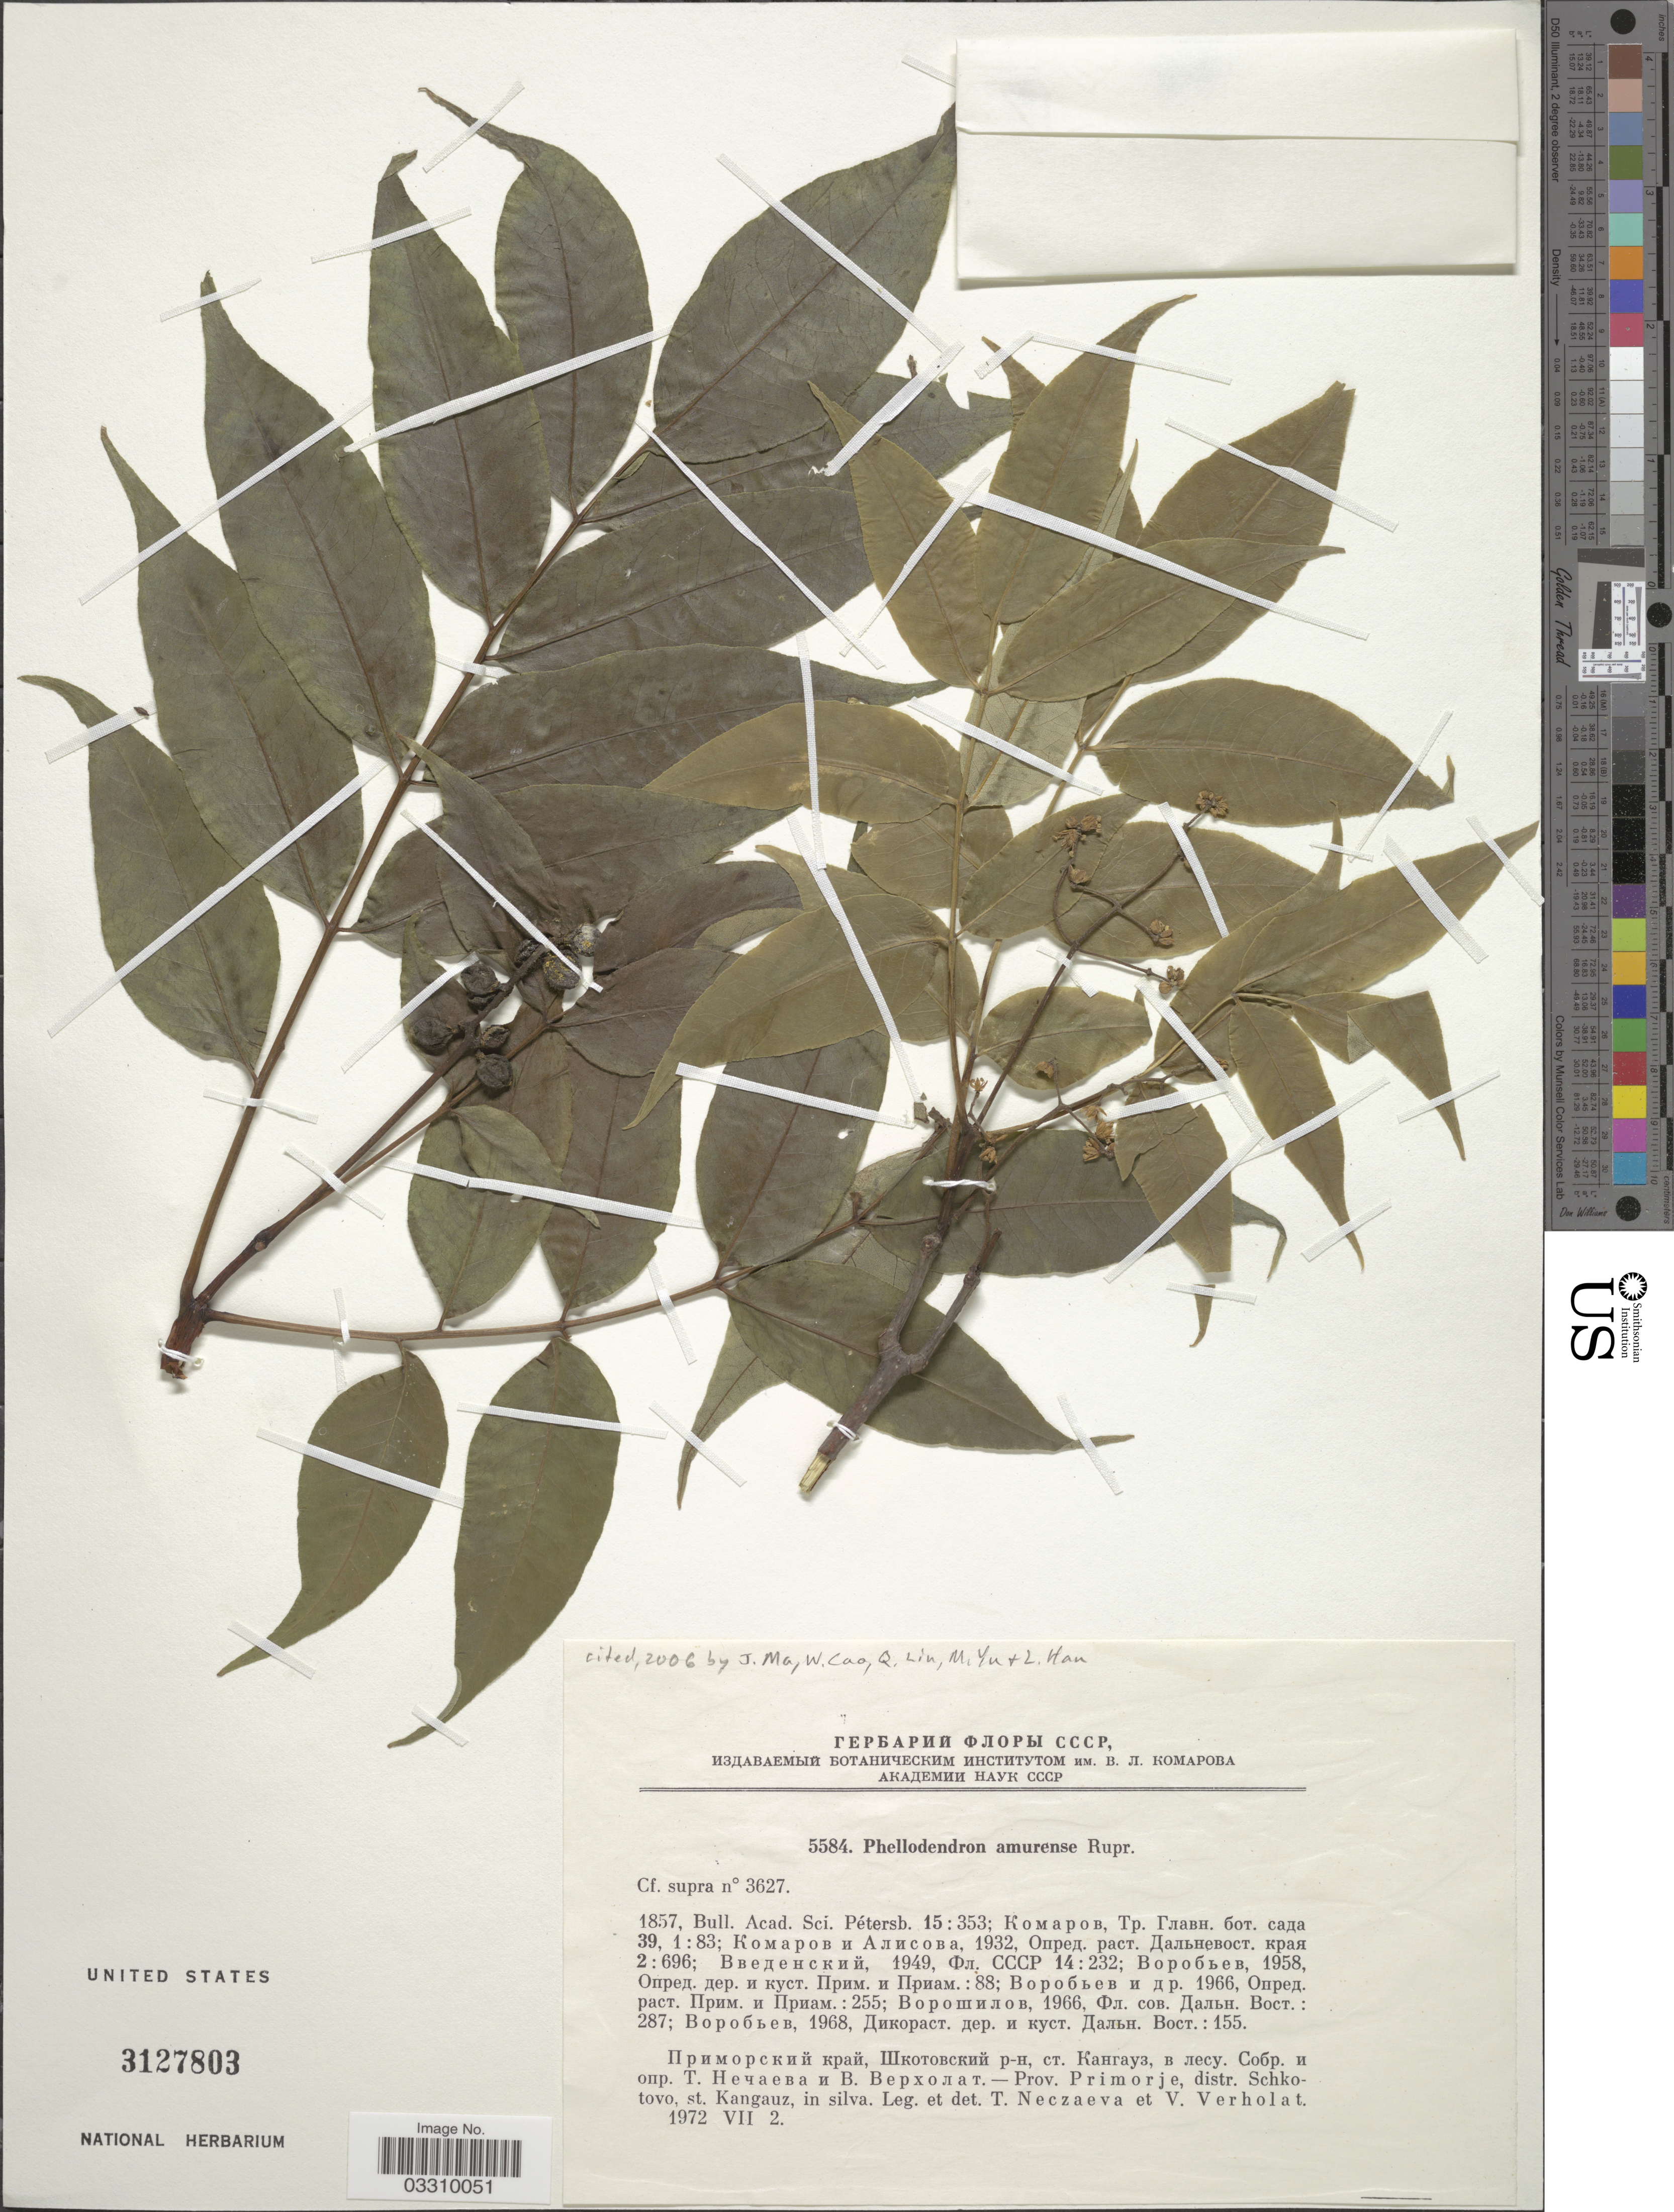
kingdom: Plantae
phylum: Tracheophyta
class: Magnoliopsida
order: Sapindales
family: Rutaceae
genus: Phellodendron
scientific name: Phellodendron amurense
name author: Rupr.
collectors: T. Neczaeva & V. Verholat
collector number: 5584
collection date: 1972-07-02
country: Russian Federation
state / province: Primorsky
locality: Prov. Primorje, distr. Schkotovo, st. Kangauz, in silva.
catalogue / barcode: US 3127803